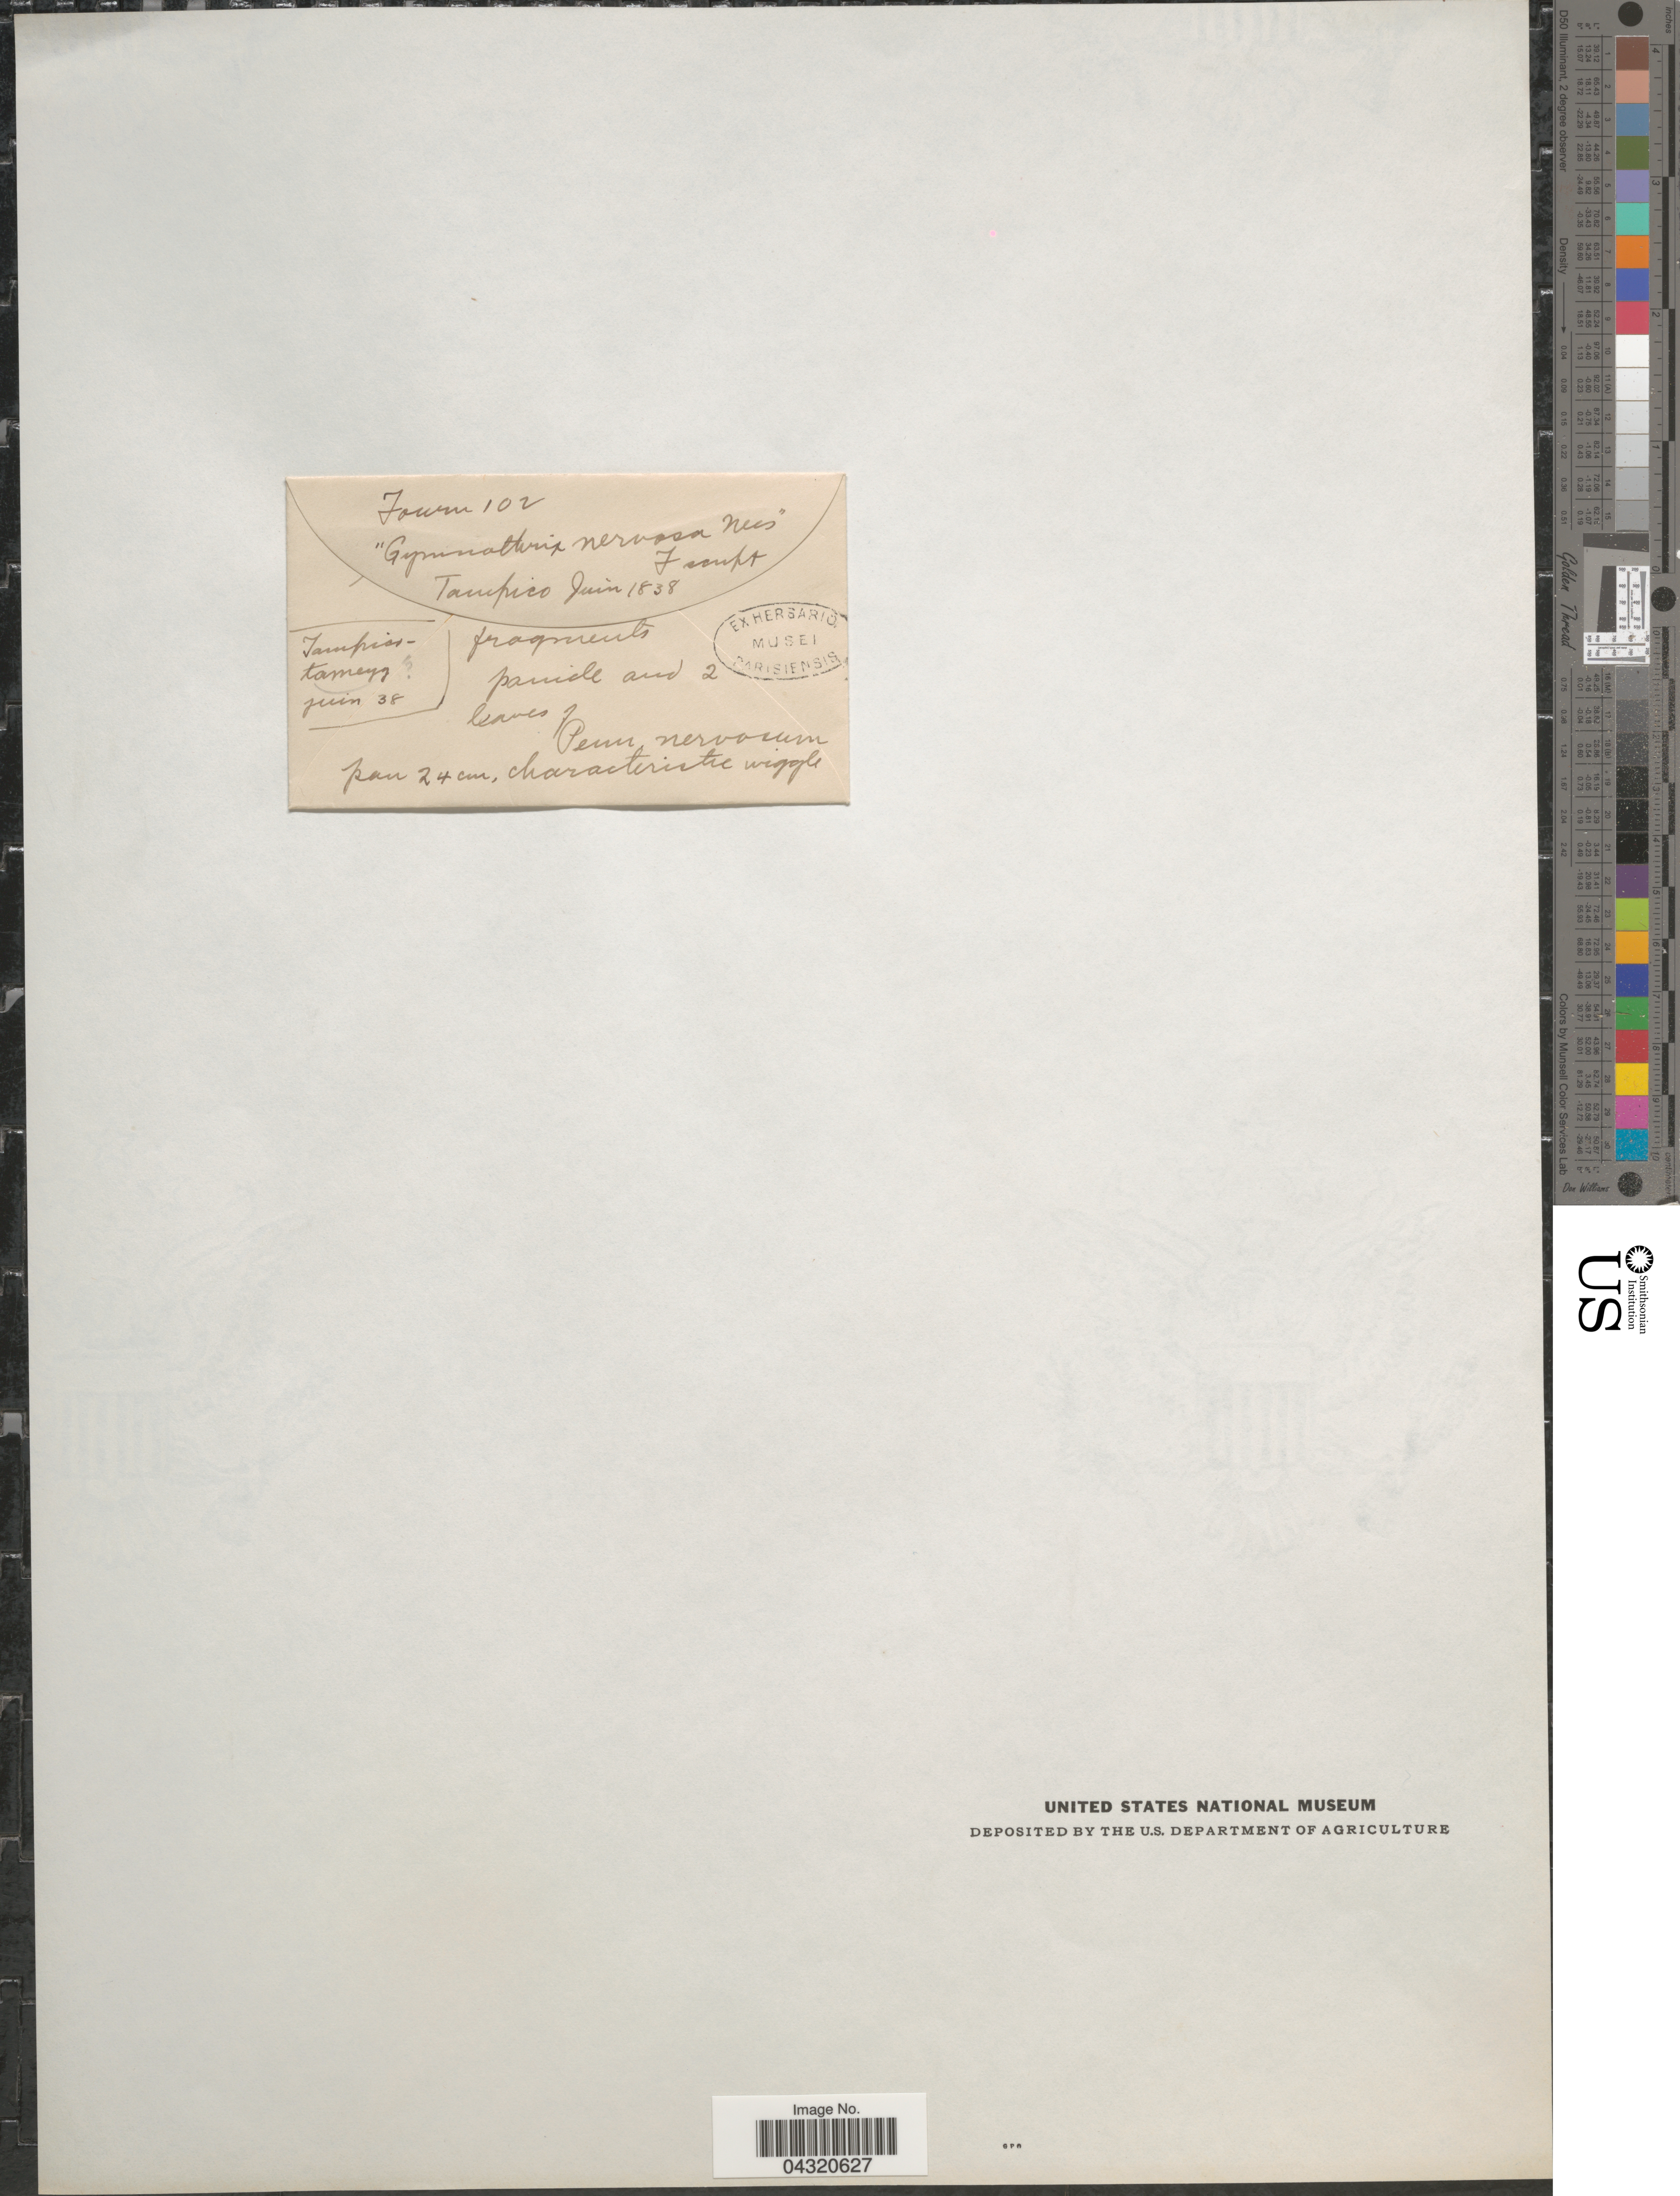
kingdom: Plantae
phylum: Tracheophyta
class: Liliopsida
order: Poales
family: Poaceae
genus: Cenchrus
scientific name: Cenchrus nervosus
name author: (Nees) Kuntze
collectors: Fourn.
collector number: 102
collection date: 1838-06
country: Mexico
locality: Tampico.